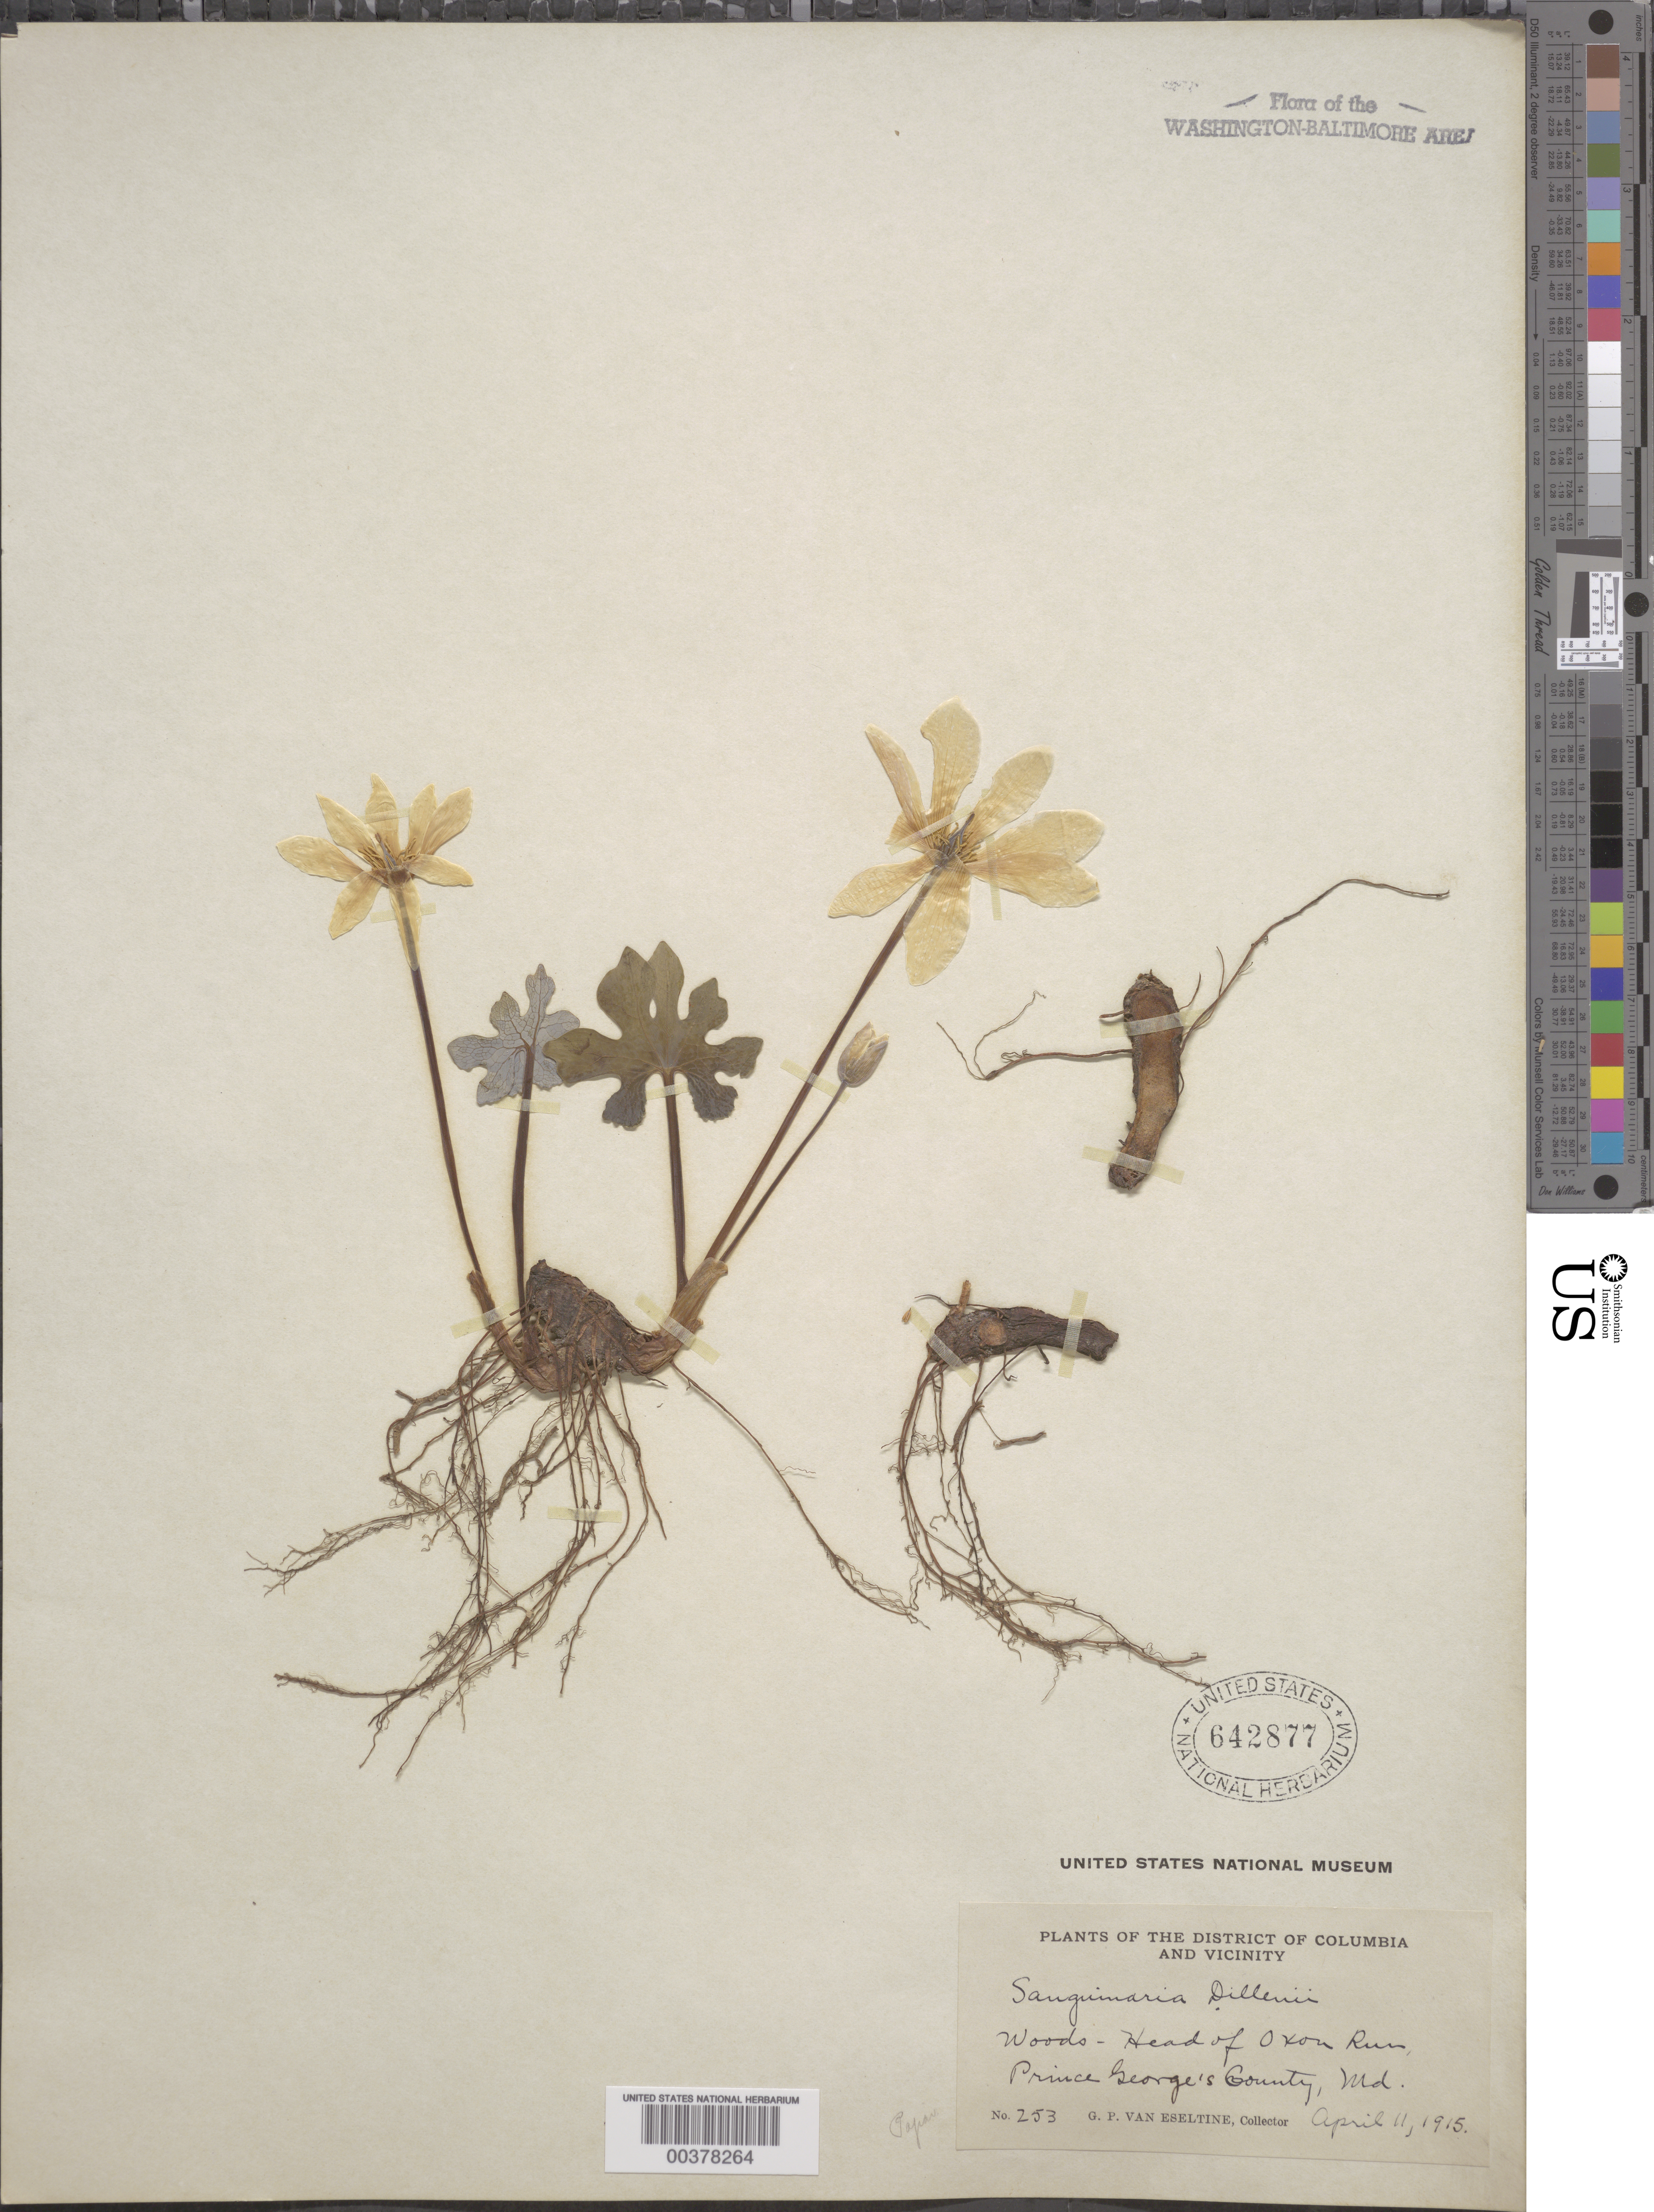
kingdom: Plantae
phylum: Tracheophyta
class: Magnoliopsida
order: Ranunculales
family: Papaveraceae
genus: Sanguinaria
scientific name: Sanguinaria canadensis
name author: L.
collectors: G. P. Van Eseltine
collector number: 253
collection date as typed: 11 Apr 1915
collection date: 1915-04-11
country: United States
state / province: Maryland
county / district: Prince George's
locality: Oxon Run, Head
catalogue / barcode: US 642877